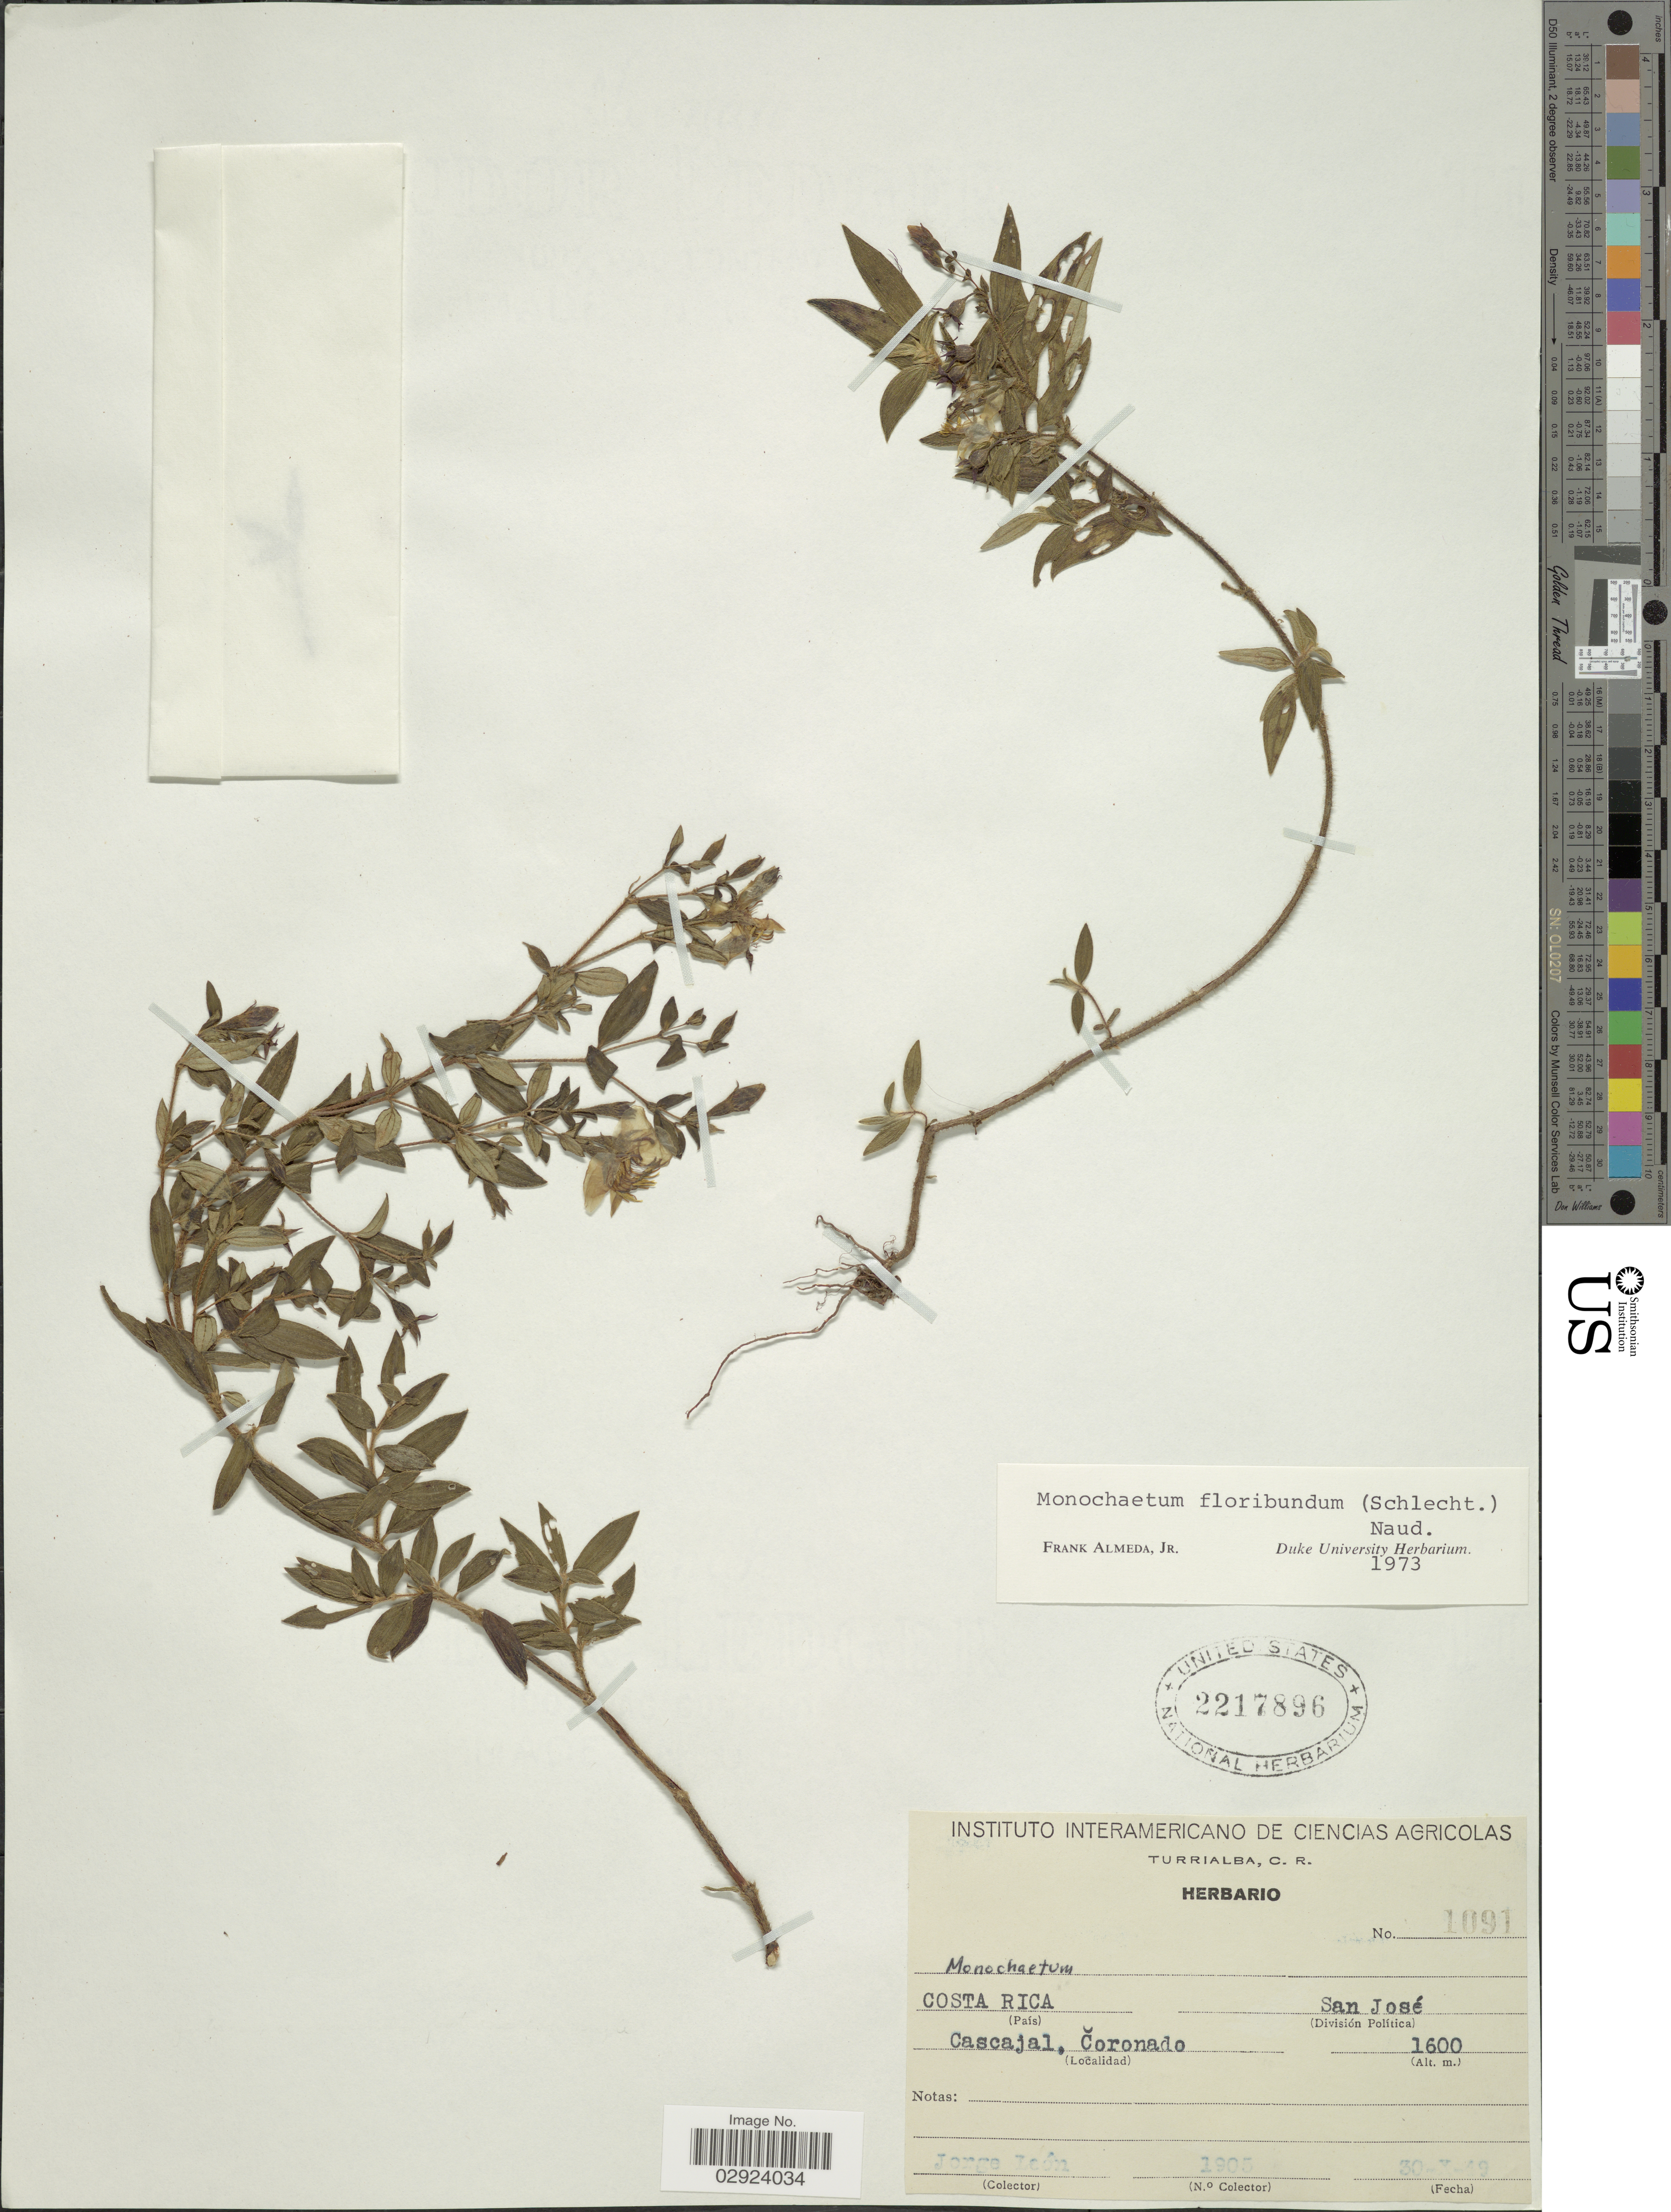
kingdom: Plantae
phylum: Tracheophyta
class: Magnoliopsida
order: Myrtales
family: Melastomataceae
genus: Monochaetum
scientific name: Monochaetum floribundum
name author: (Schltdl.) Naudin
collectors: J. León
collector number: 1905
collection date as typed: Transcribed d/m/y: 30/10/49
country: Costa Rica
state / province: San José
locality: Cascajal, Coronado.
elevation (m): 1600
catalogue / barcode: US 2217896